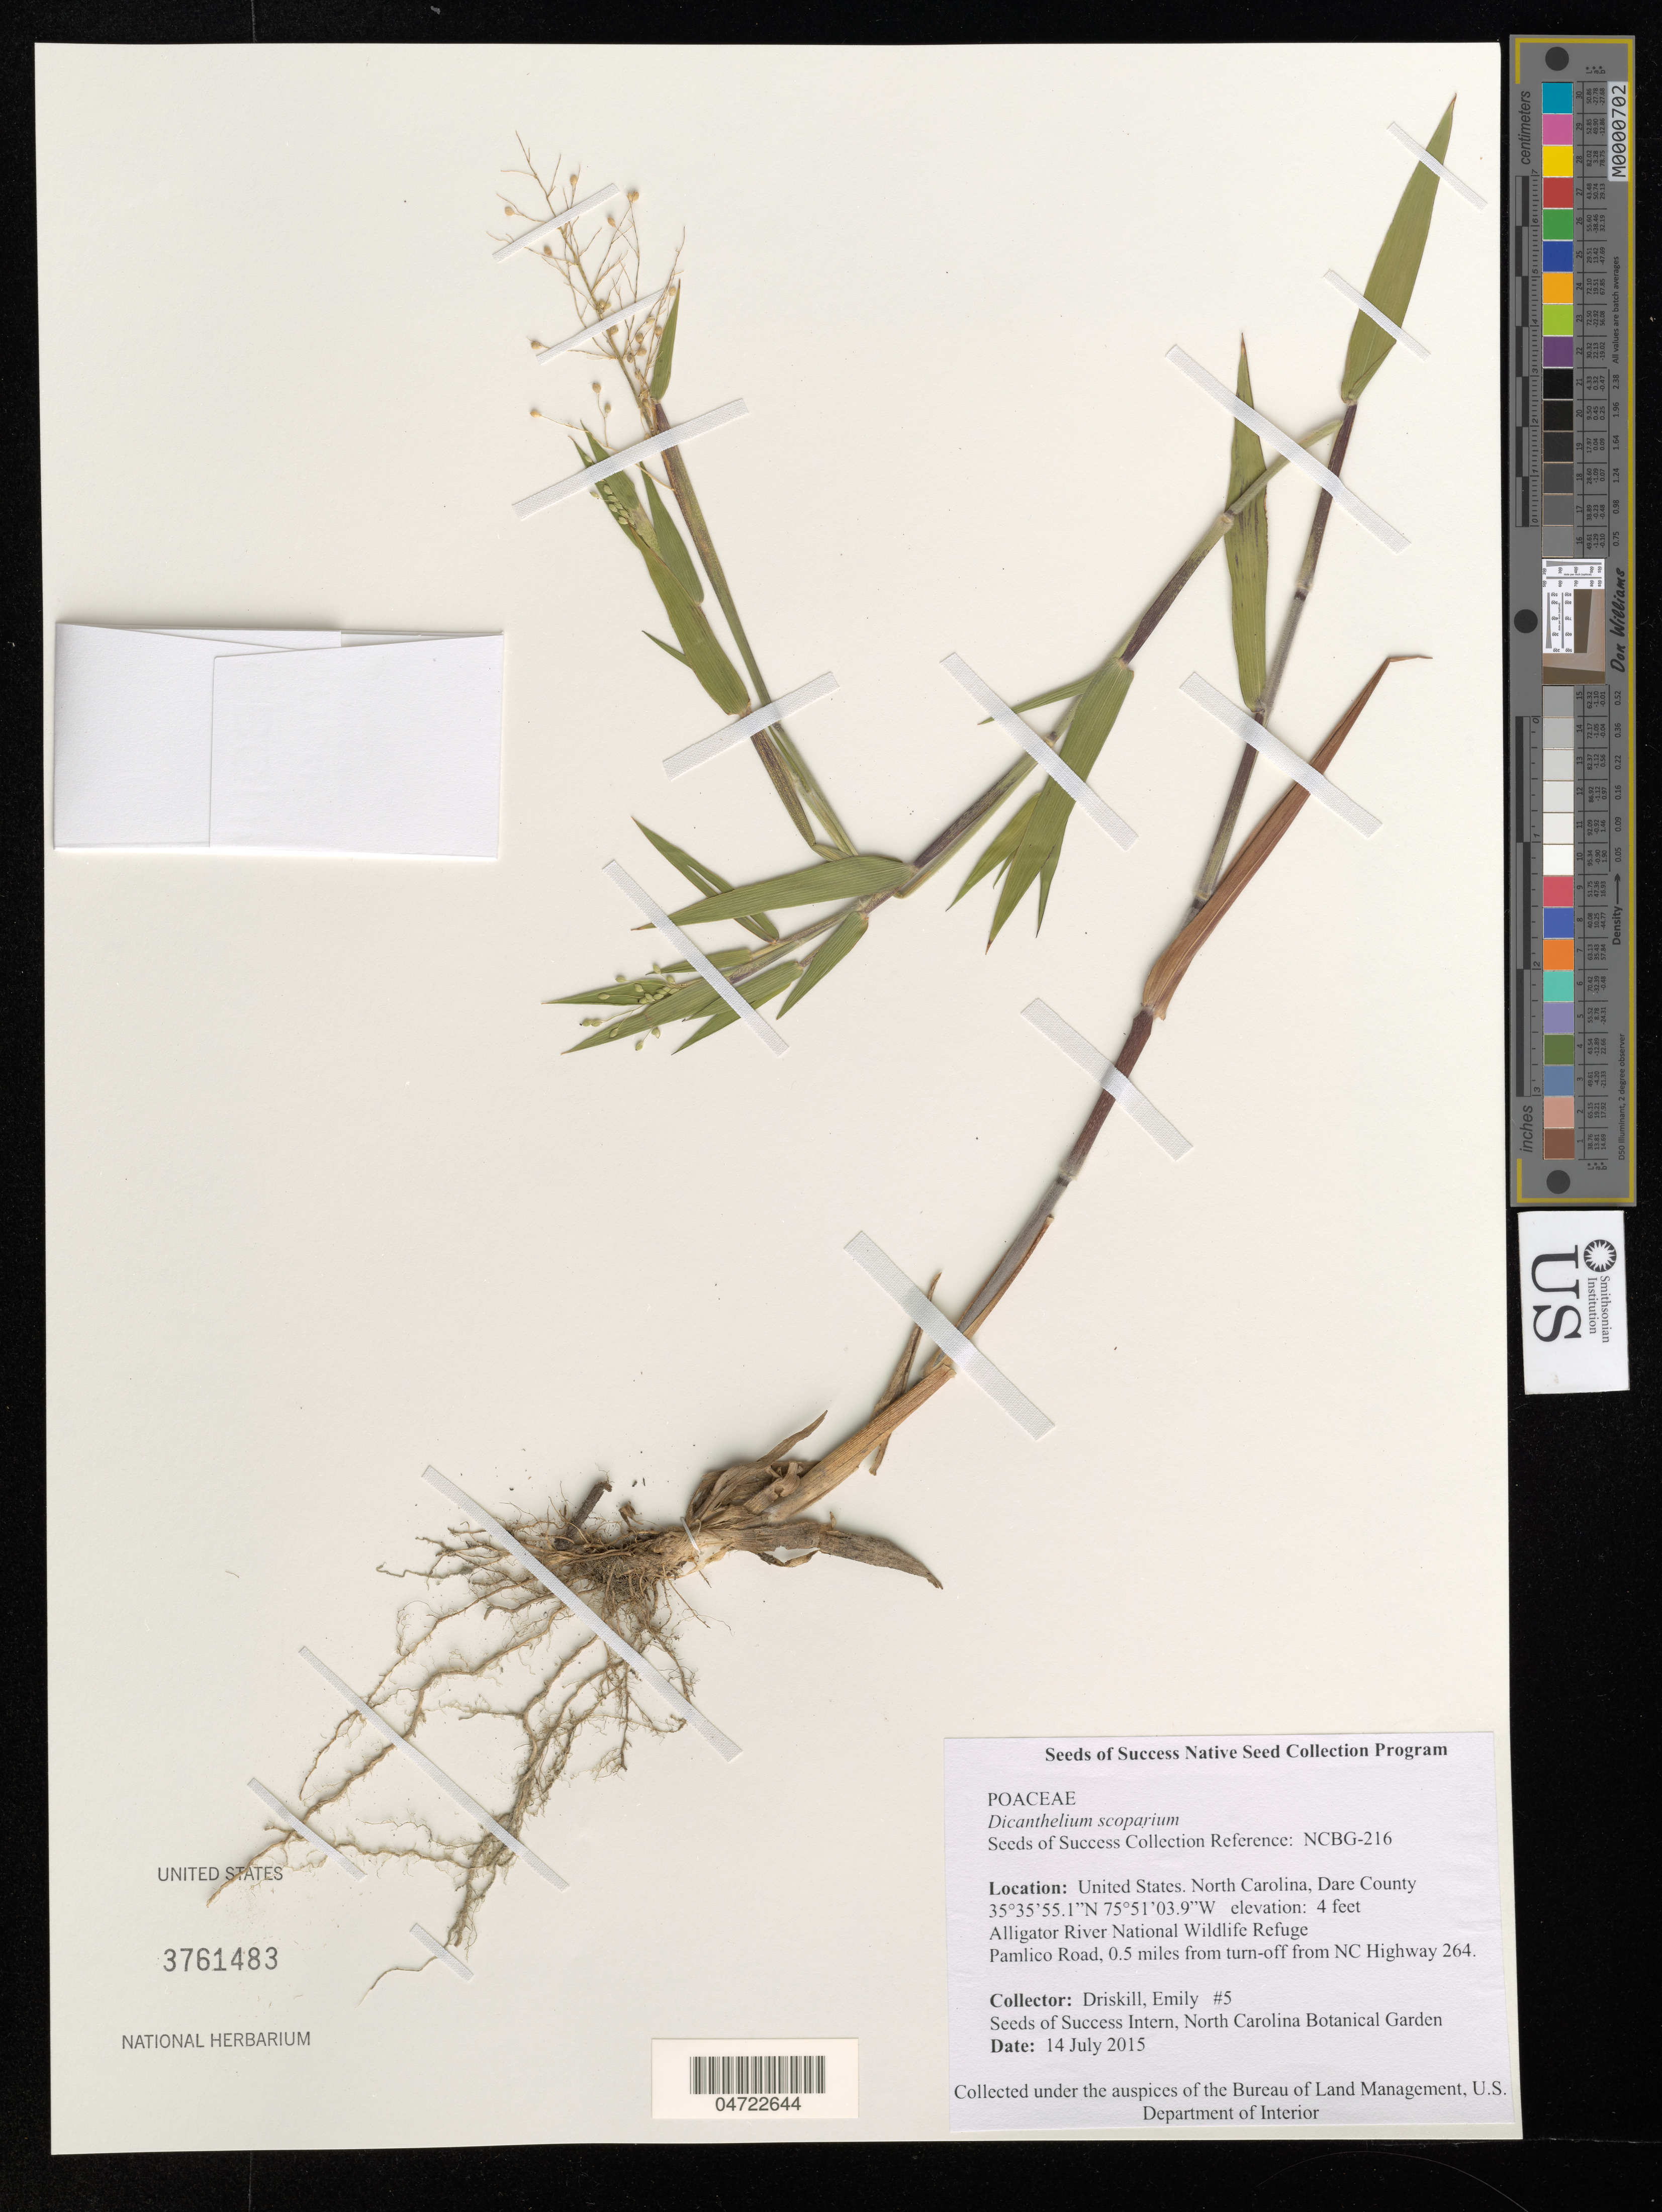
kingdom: Plantae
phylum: Tracheophyta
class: Liliopsida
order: Poales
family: Poaceae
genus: Dichanthelium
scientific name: Dichanthelium scoparium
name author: (Lam.) Gould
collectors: E. Driskill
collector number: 5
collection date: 2015-07-14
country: United States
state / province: North Carolina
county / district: Dare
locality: Dare County. Alligator River National Wildlife Refuge. Pamlico Road, 0.5 miles from turn-off from NC Highway 264.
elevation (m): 1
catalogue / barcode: US 3761483